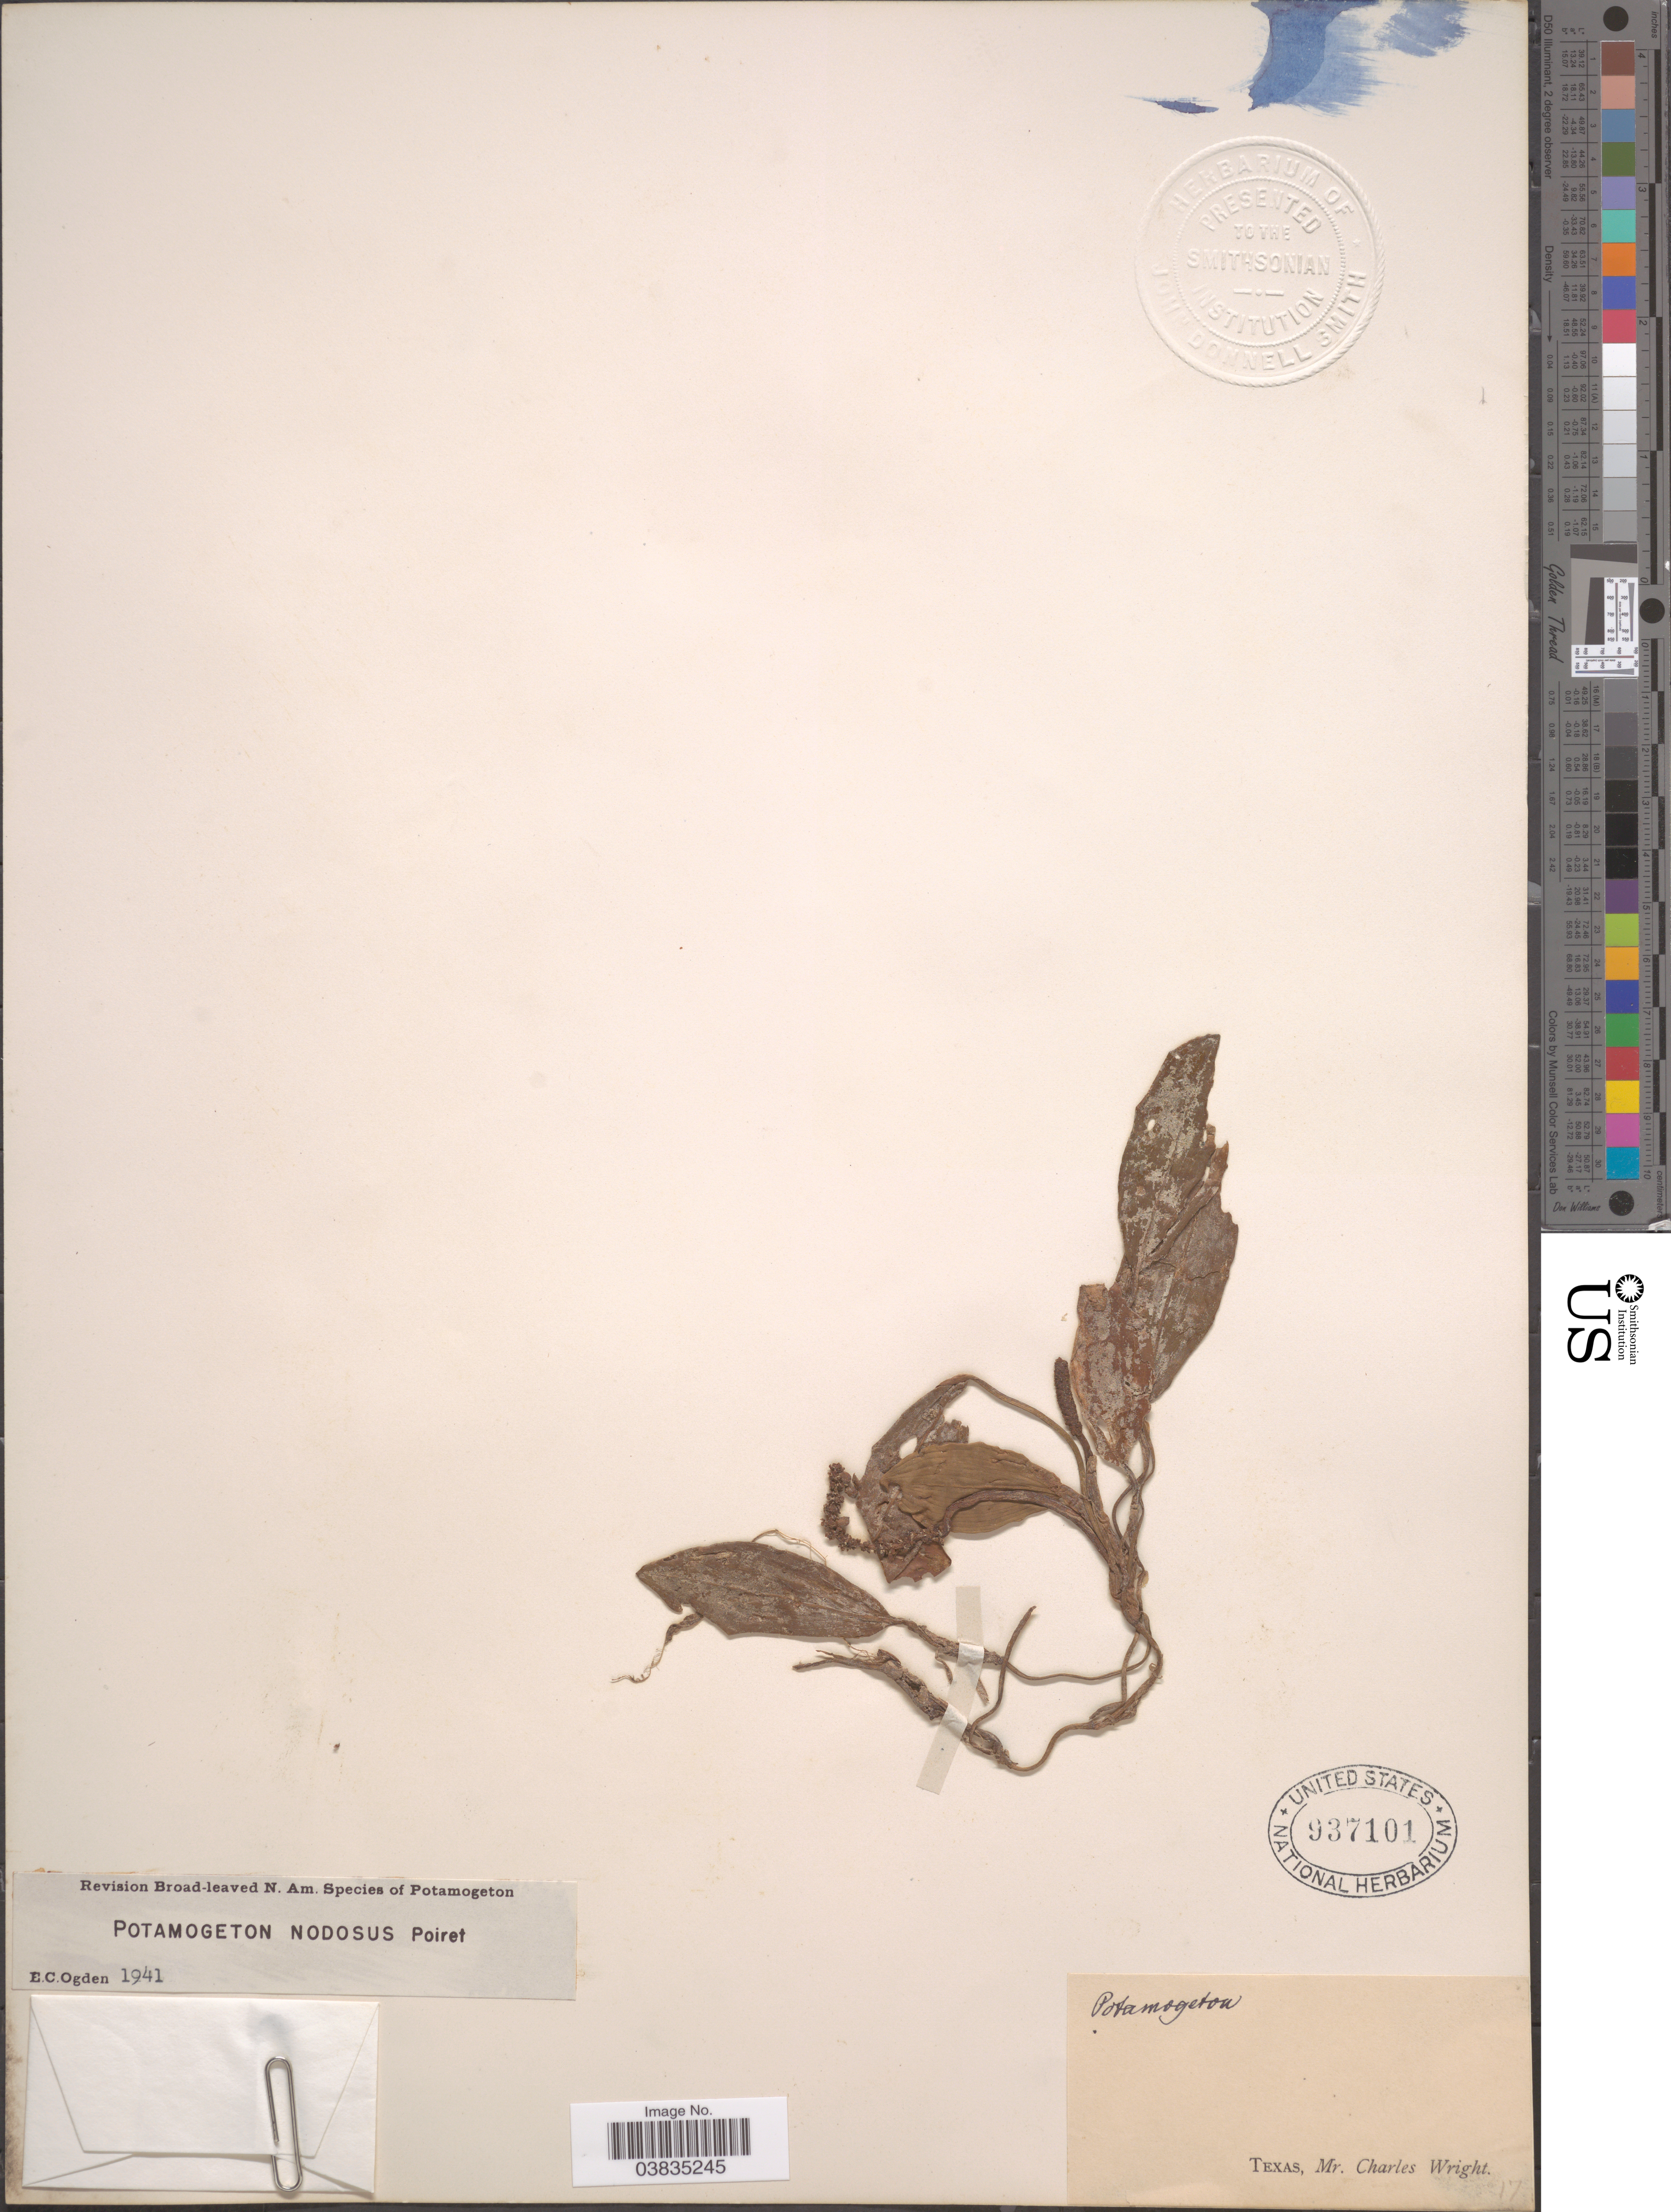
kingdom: Plantae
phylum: Tracheophyta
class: Liliopsida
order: Alismatales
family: Potamogetonaceae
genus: Potamogeton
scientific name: Potamogeton nodosus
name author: Poir.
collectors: C. Wright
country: United States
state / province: Texas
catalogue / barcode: US 937101